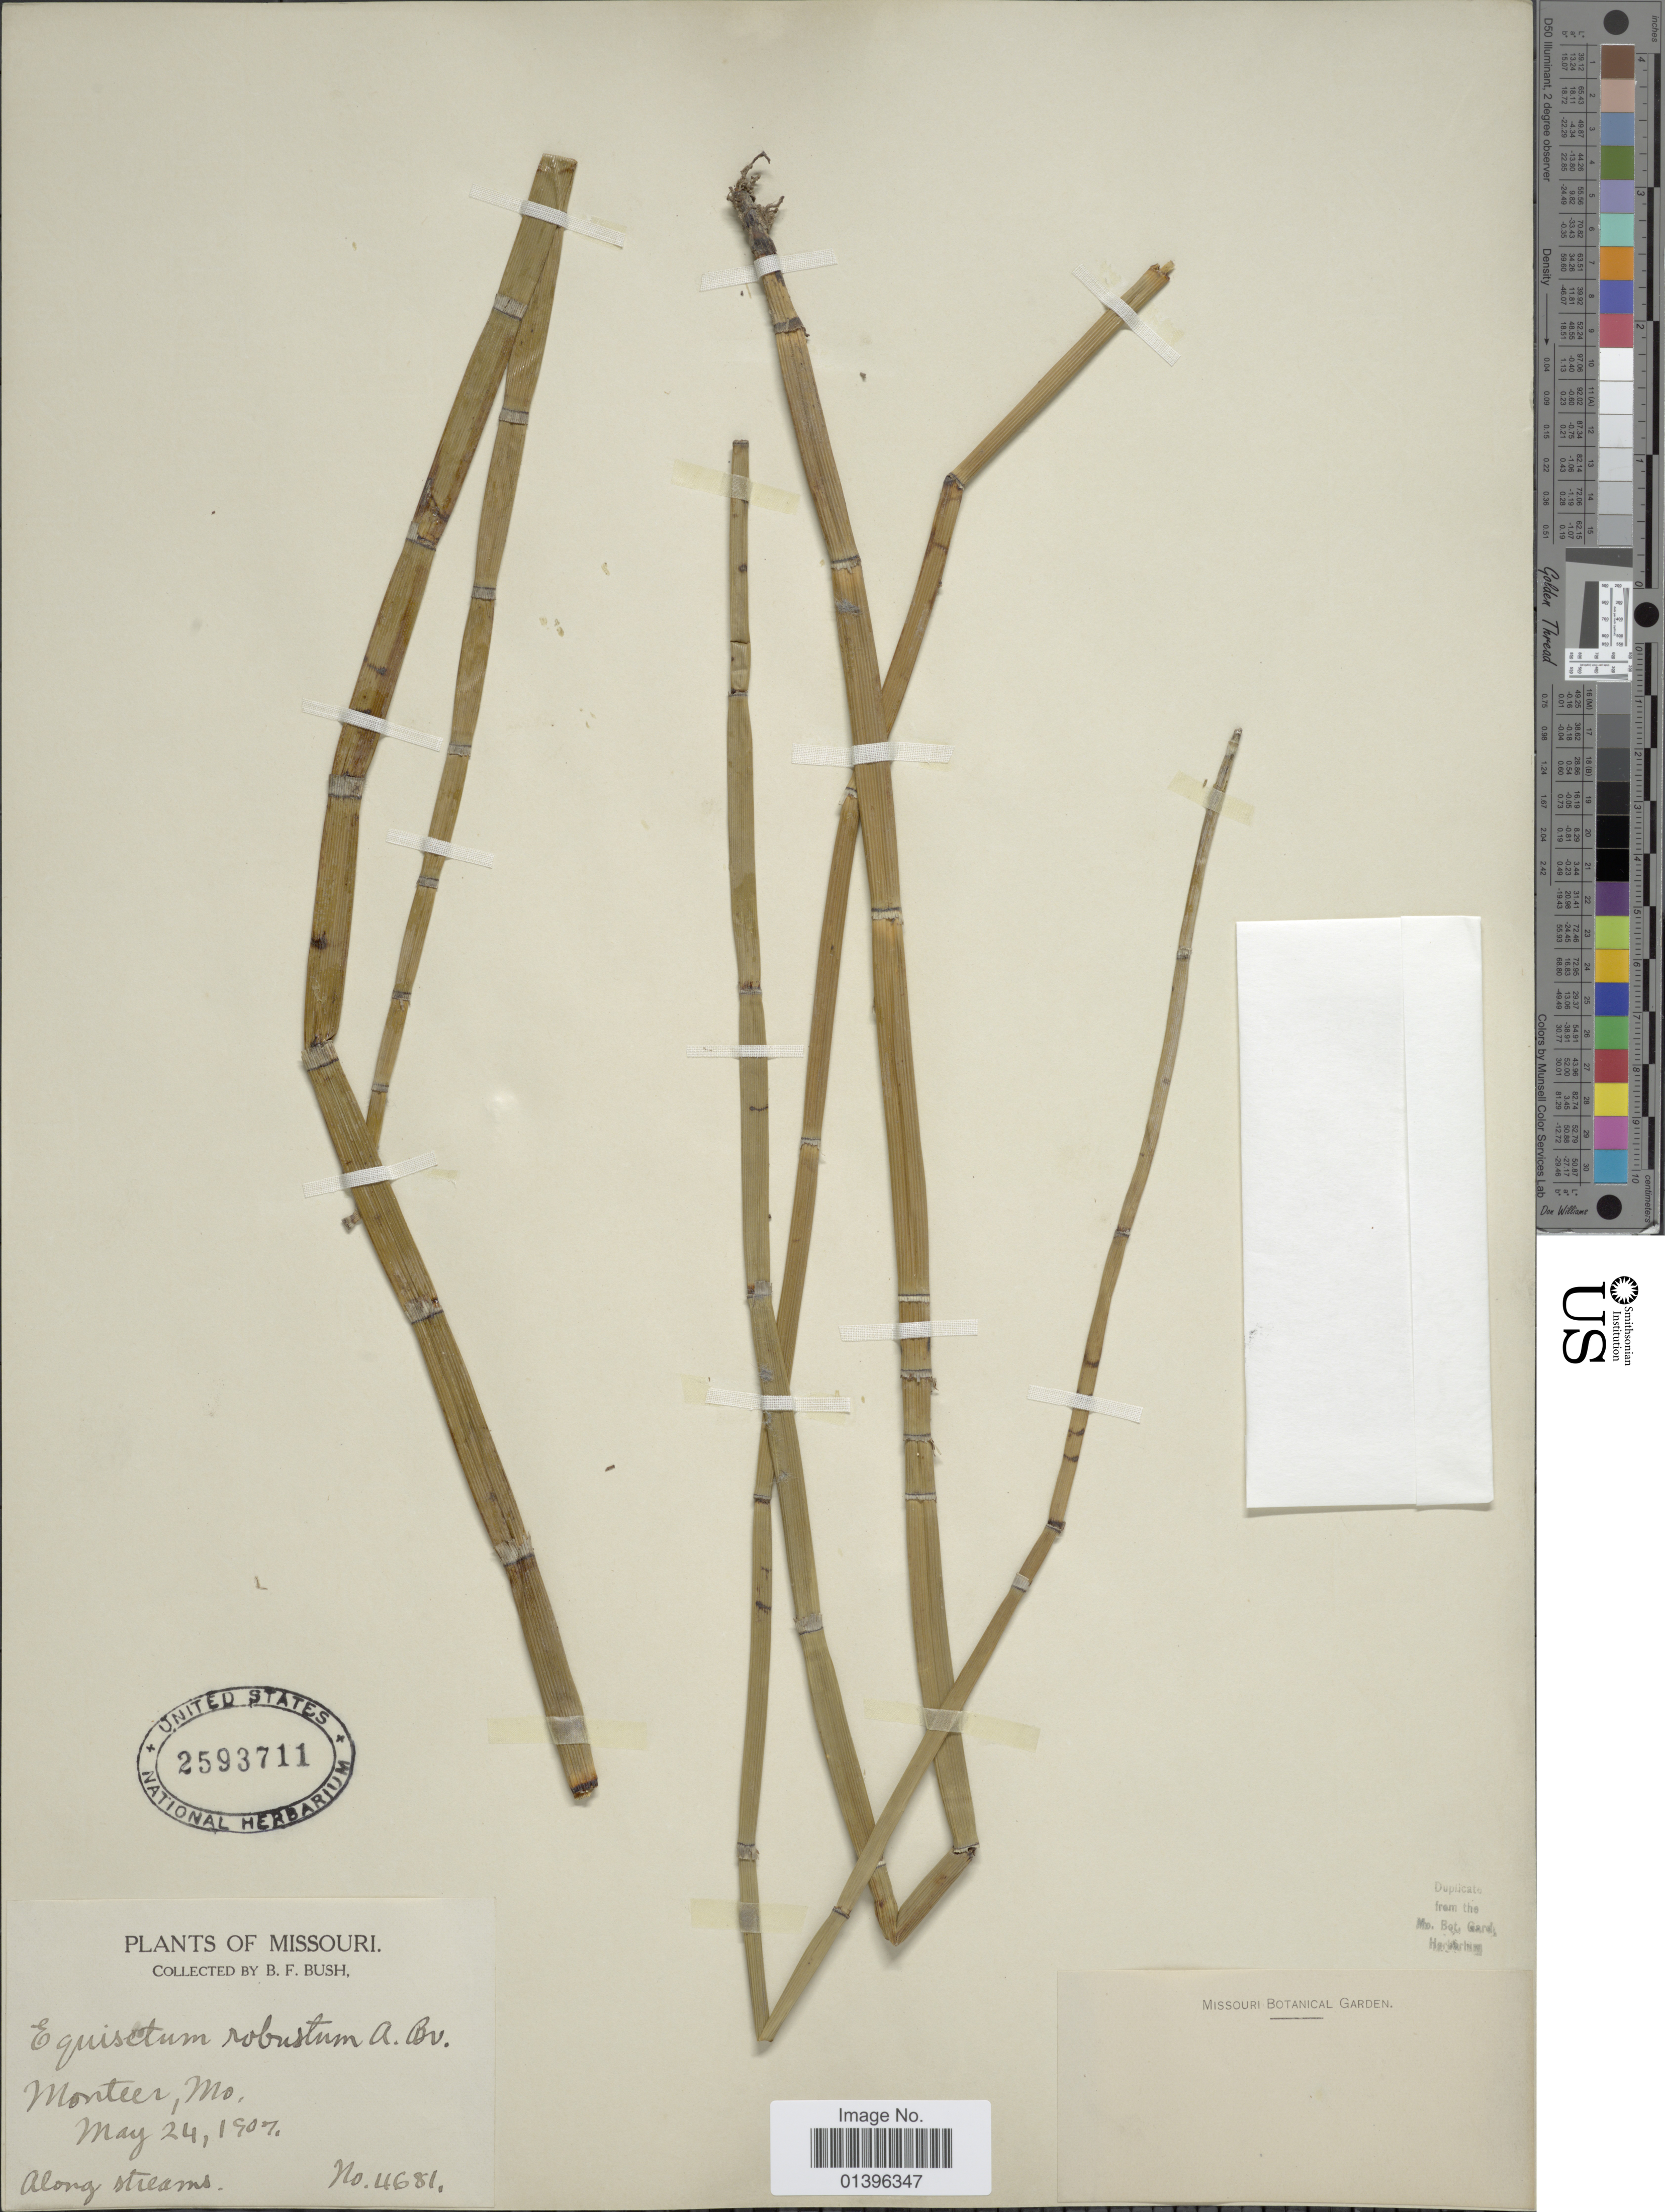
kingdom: Plantae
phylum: Tracheophyta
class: Polypodiopsida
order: Equisetales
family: Equisetaceae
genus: Equisetum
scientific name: Equisetum hyemale var. affine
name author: (Engelm.) A.A. Eaton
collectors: B. F. Bush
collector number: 4681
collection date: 1907-05-24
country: United States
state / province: Missouri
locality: Monteer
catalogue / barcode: US 2593711